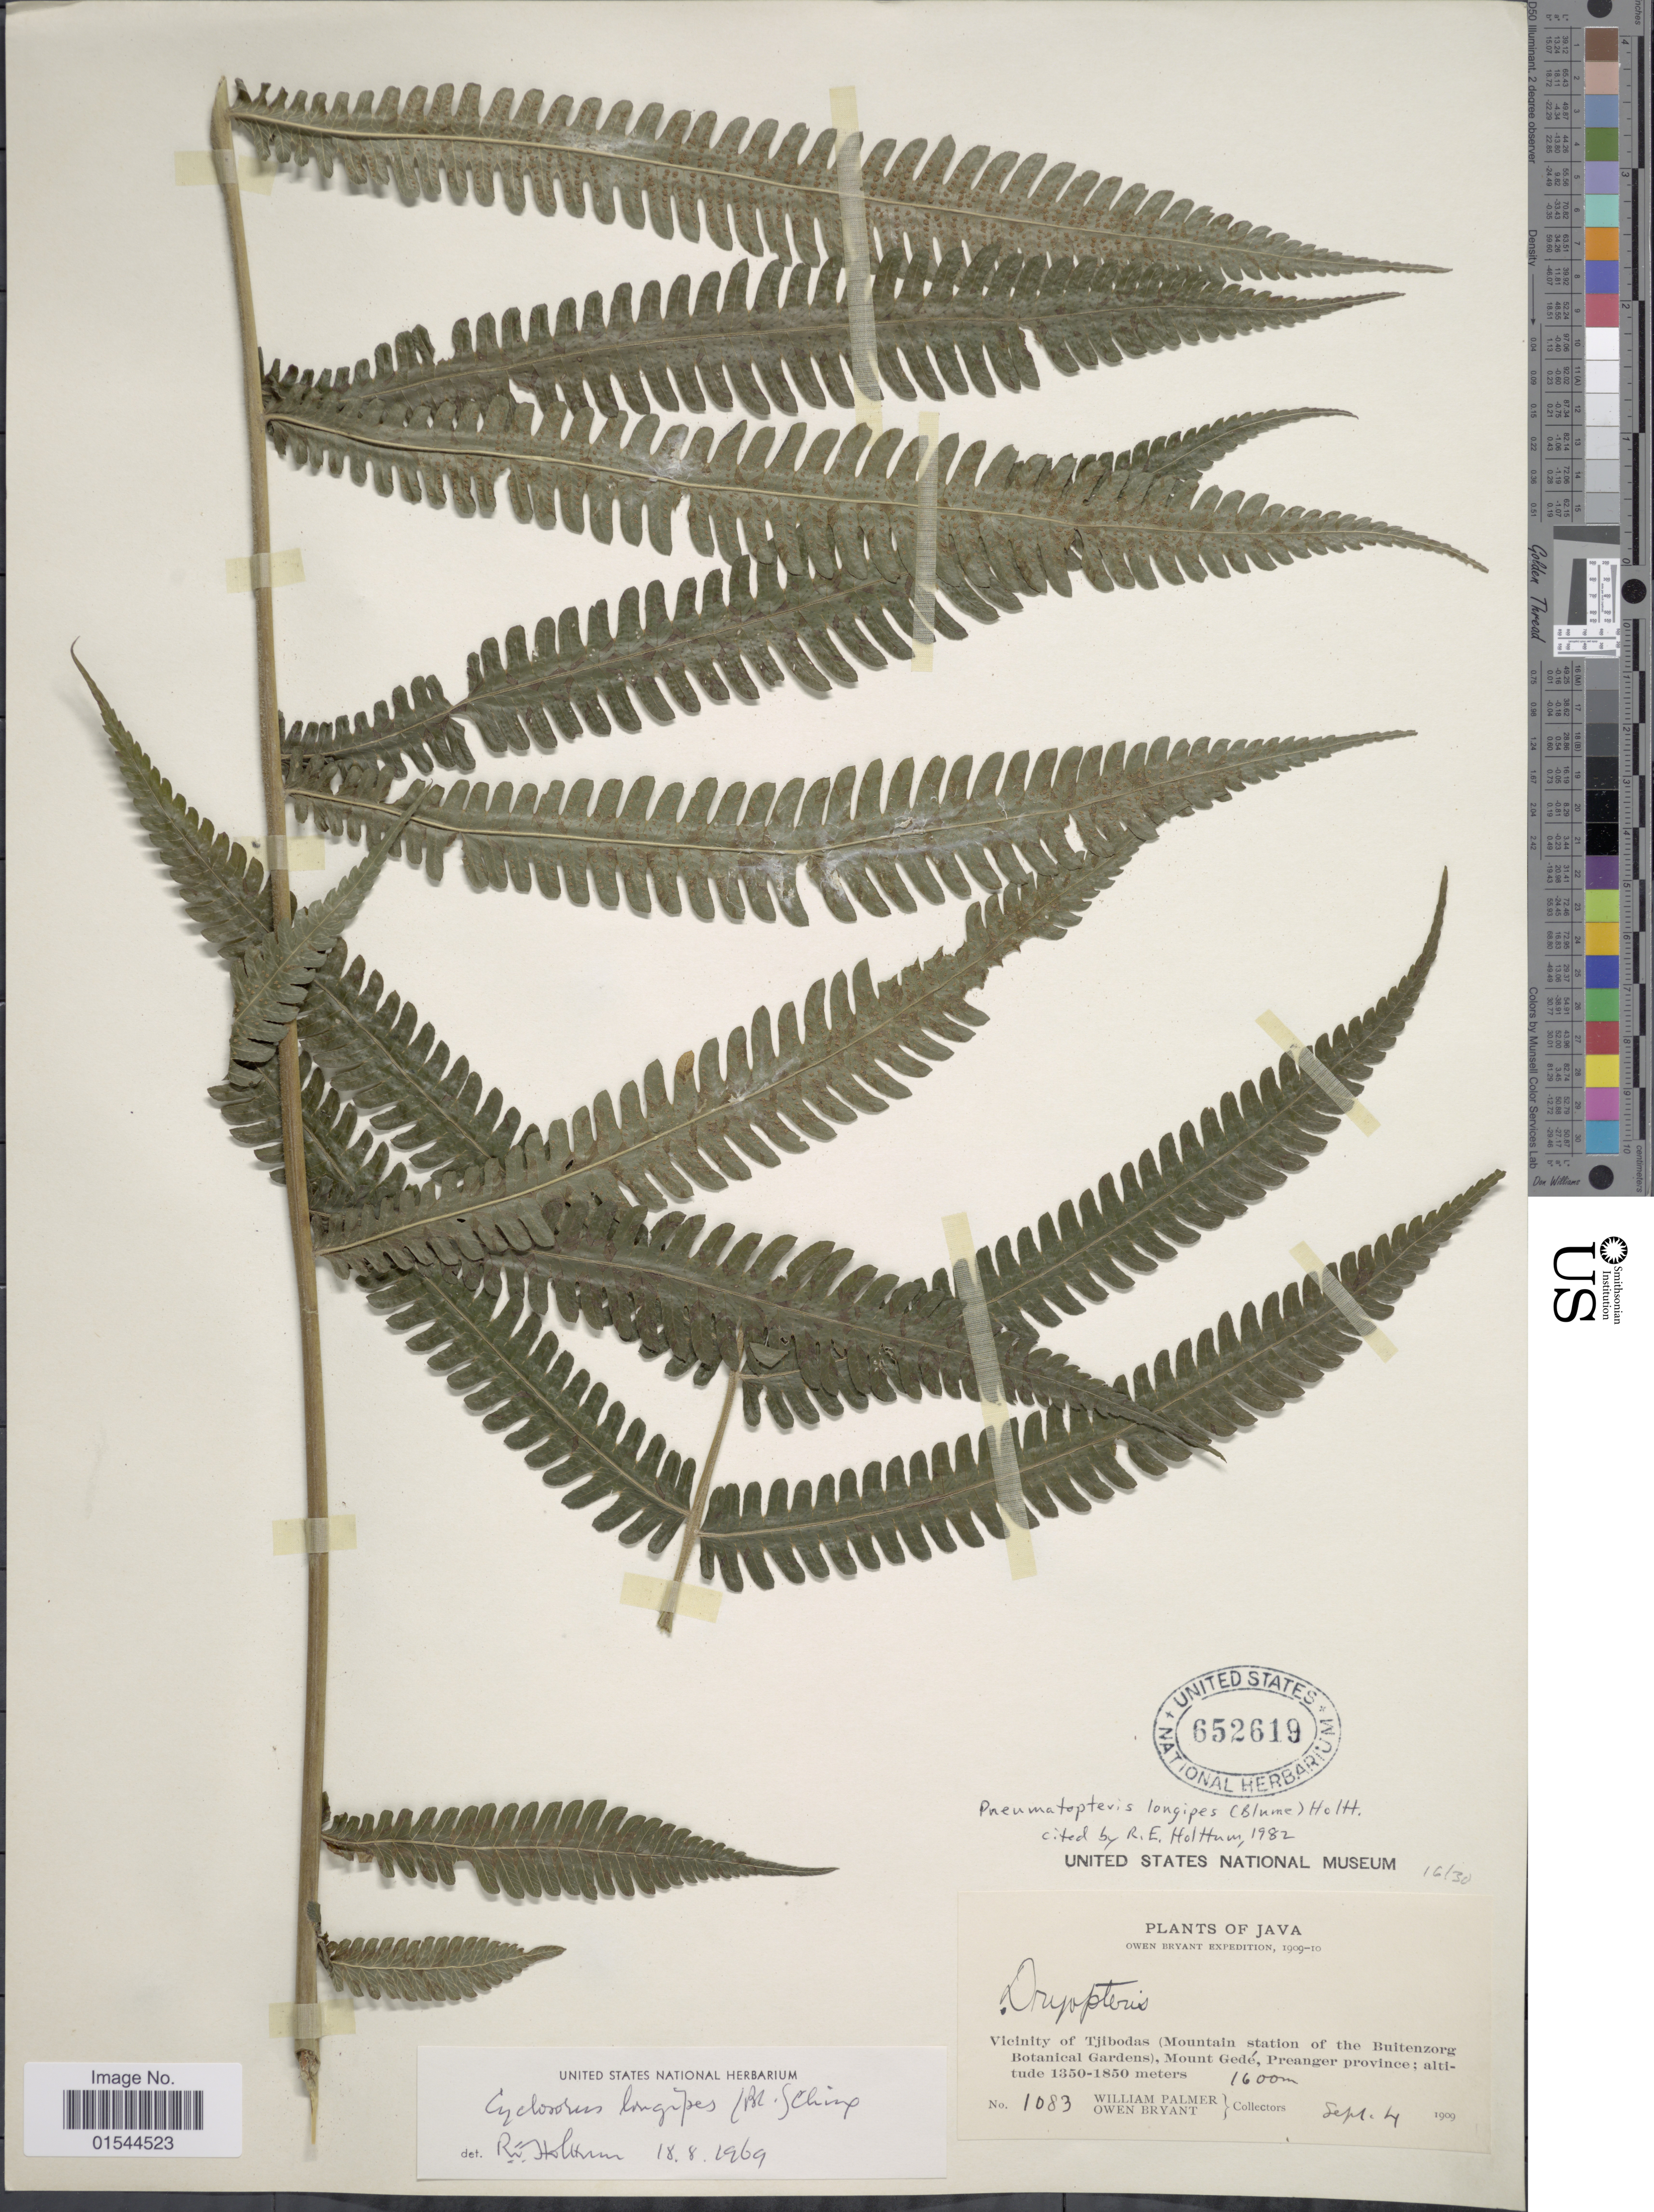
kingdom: Plantae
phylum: Tracheophyta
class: Polypodiopsida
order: Polypodiales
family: Thelypteridaceae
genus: Pneumatopteris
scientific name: Pneumatopteris longipes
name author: (Blume) Holttum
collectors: W. Palmer & O. Bryant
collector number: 1083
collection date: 1909-09-04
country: Indonesia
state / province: Java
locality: Vicinity of Tjibodas (Mountain station of the Buitenzorg Botanical Gardens), Mount Gede, preanger Province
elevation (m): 1600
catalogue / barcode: US 652619